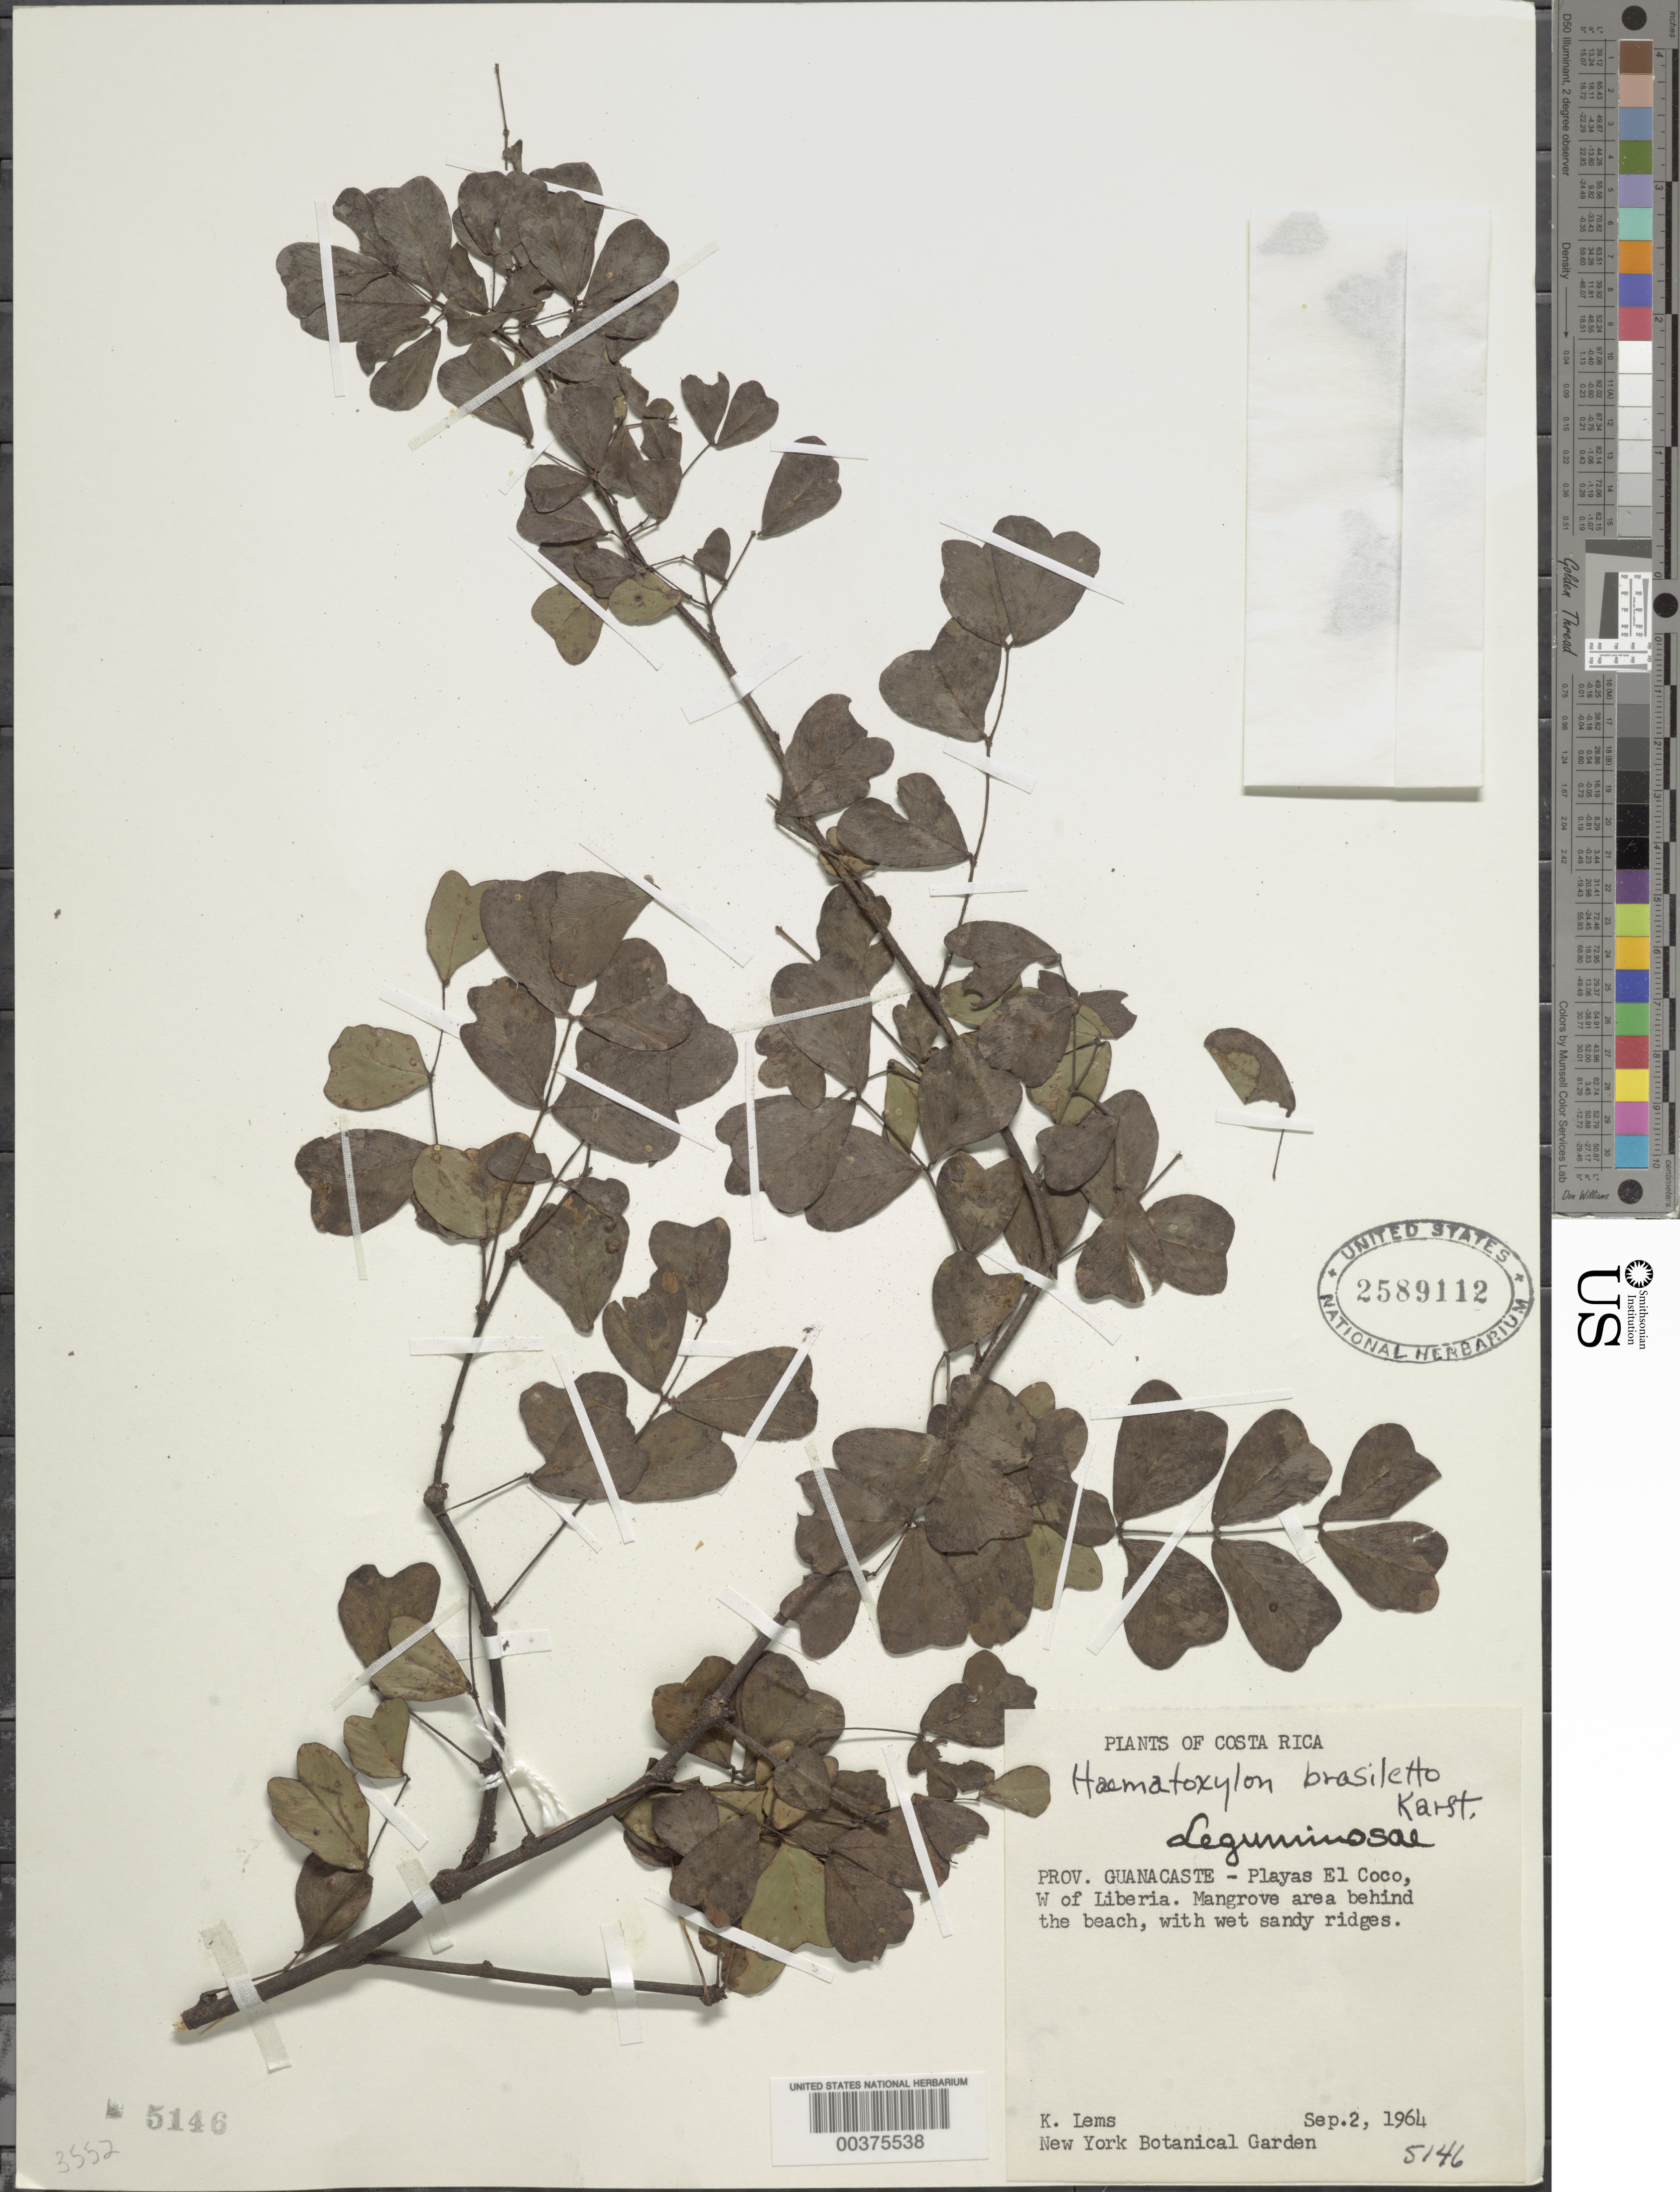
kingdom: Plantae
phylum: Tracheophyta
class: Magnoliopsida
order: Fabales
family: Fabaceae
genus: Haematoxylum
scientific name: Haematoxylum brasiletto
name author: H. Karst.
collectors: K. Lems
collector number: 5146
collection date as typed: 02 Sep 1964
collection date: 1964-09-02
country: Costa Rica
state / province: Guanacaste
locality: Playas el Coco, W of Liberia; mangrove area behind the beach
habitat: Mangrove area behind the beach, with wet sandy ridges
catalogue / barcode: US 2589112